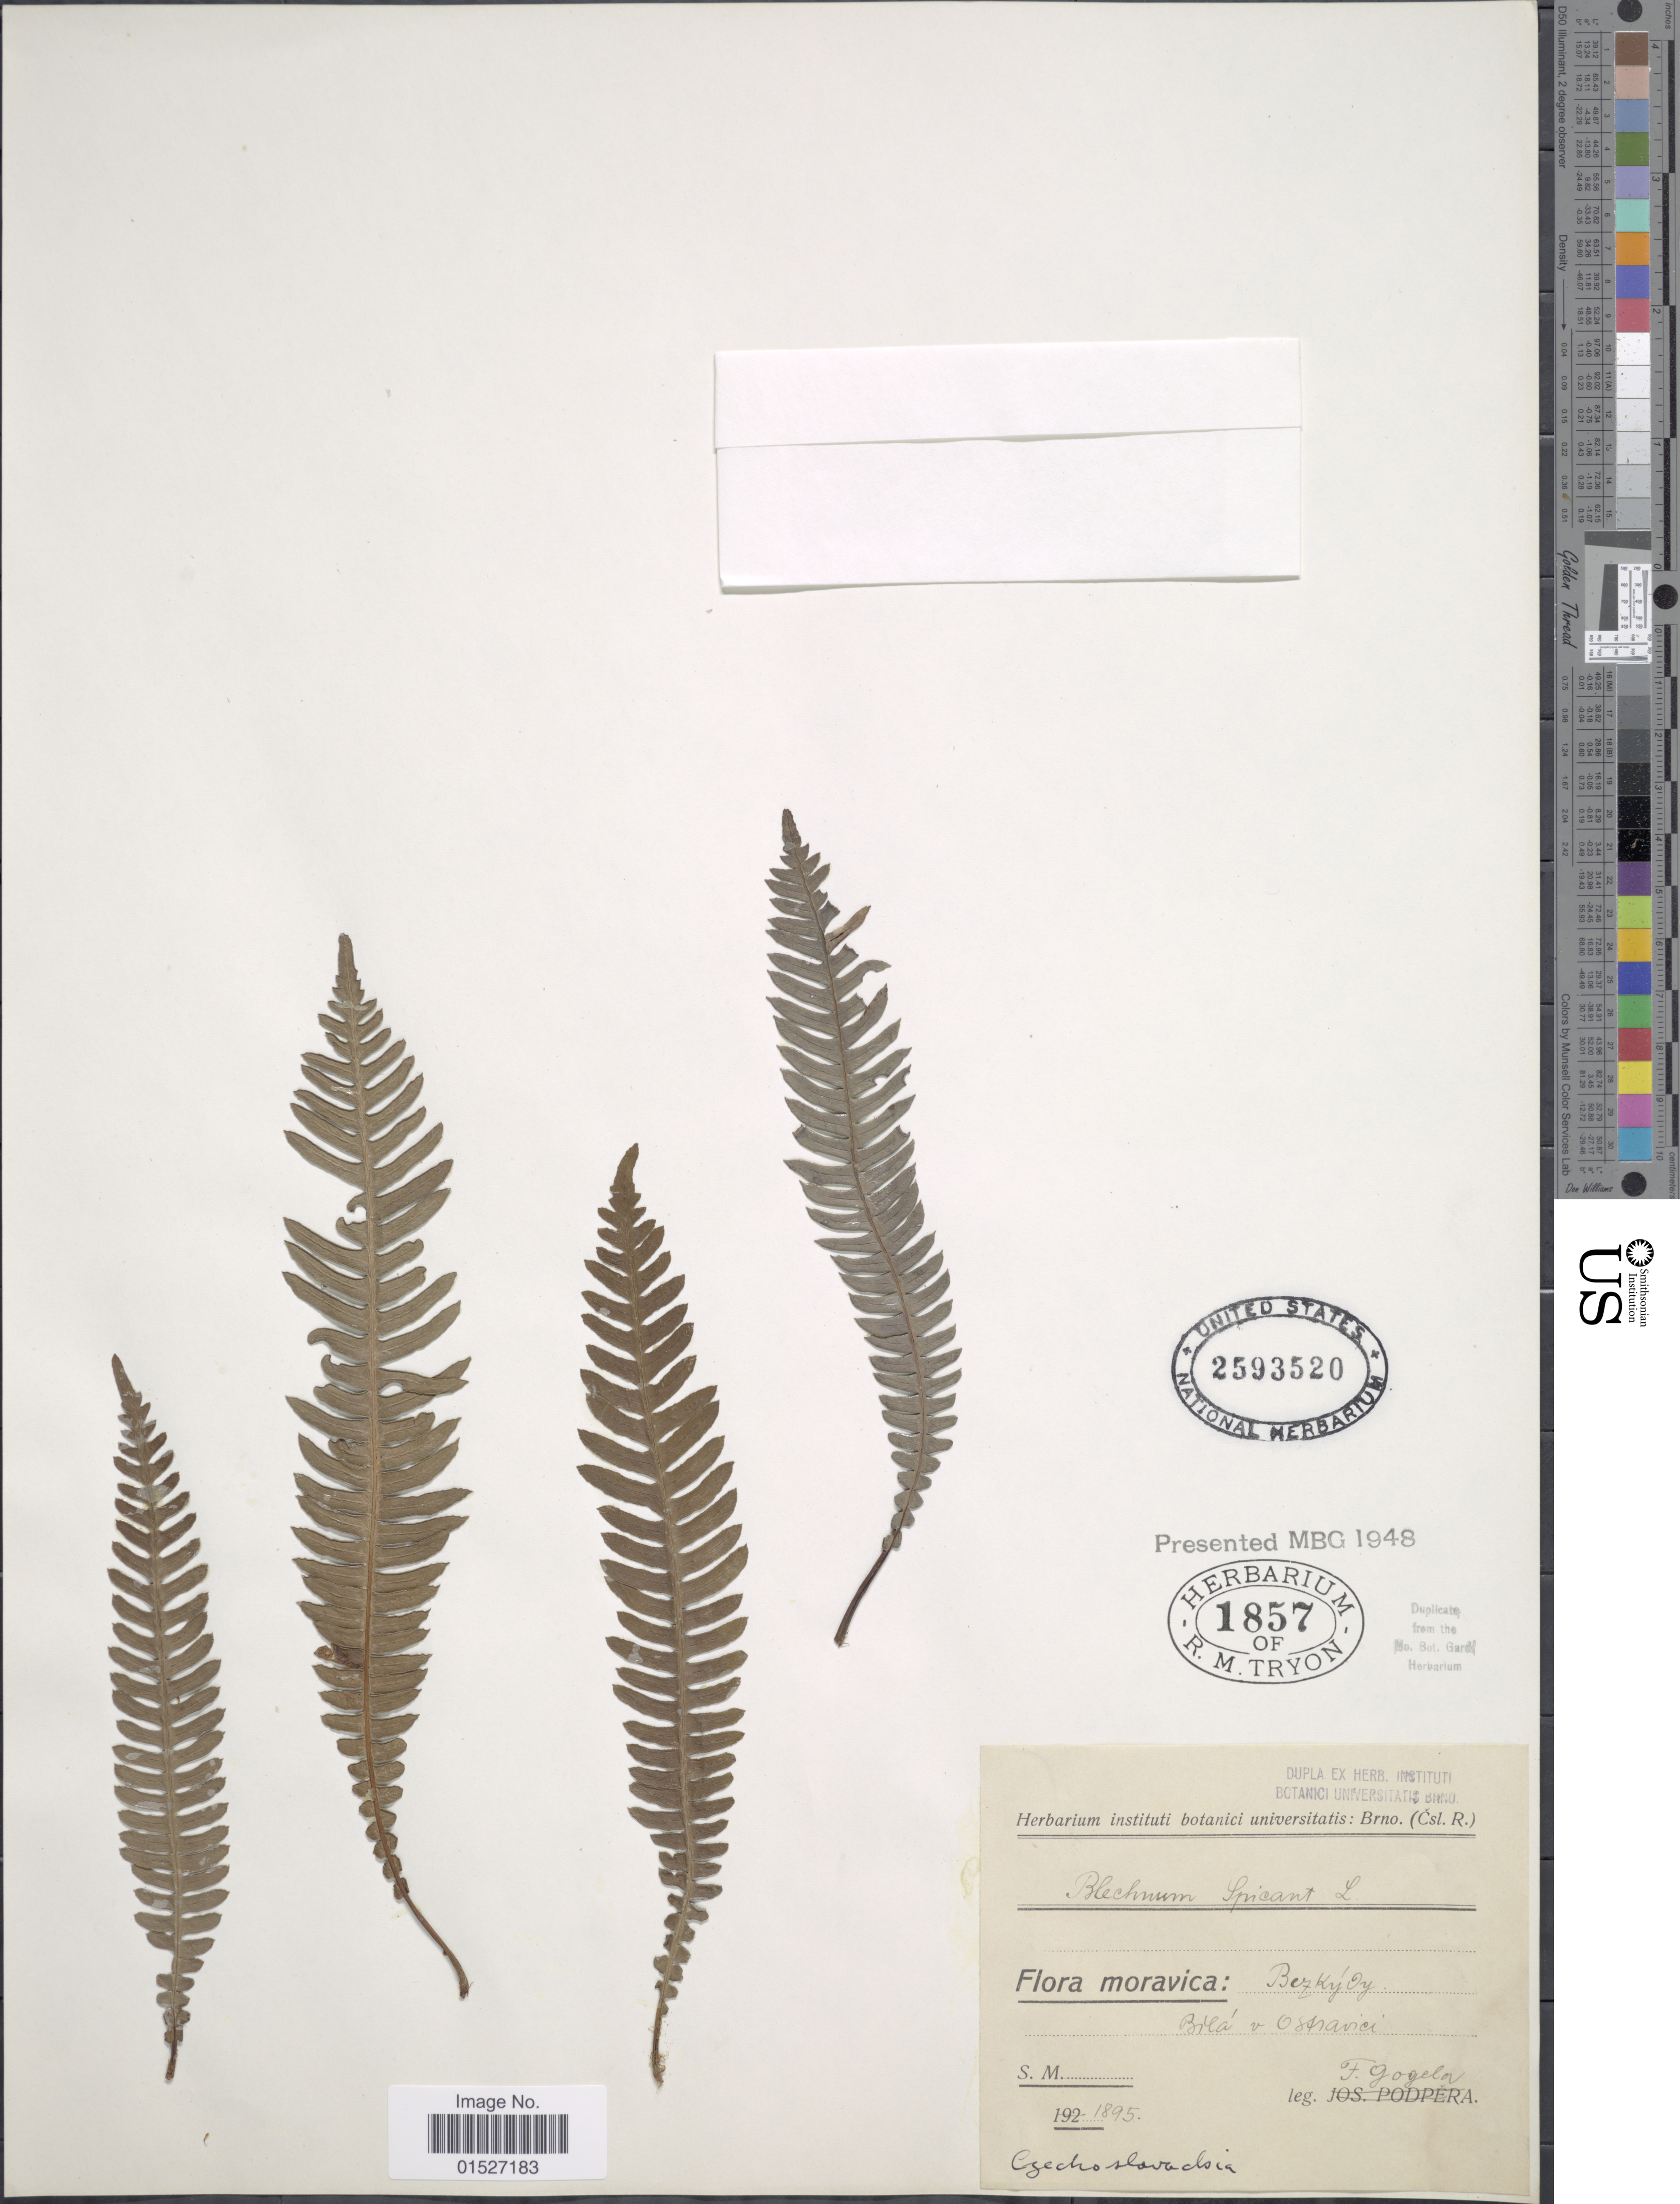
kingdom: Plantae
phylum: Tracheophyta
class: Polypodiopsida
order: Polypodiales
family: Blechnaceae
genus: Blechnum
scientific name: Blechnum spicant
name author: (L.) Sm.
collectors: F. Gogela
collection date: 1895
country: Czechia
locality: Moravica: Bezkydy. Bila v. Ostravici. [interpreted]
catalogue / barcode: US 2593520